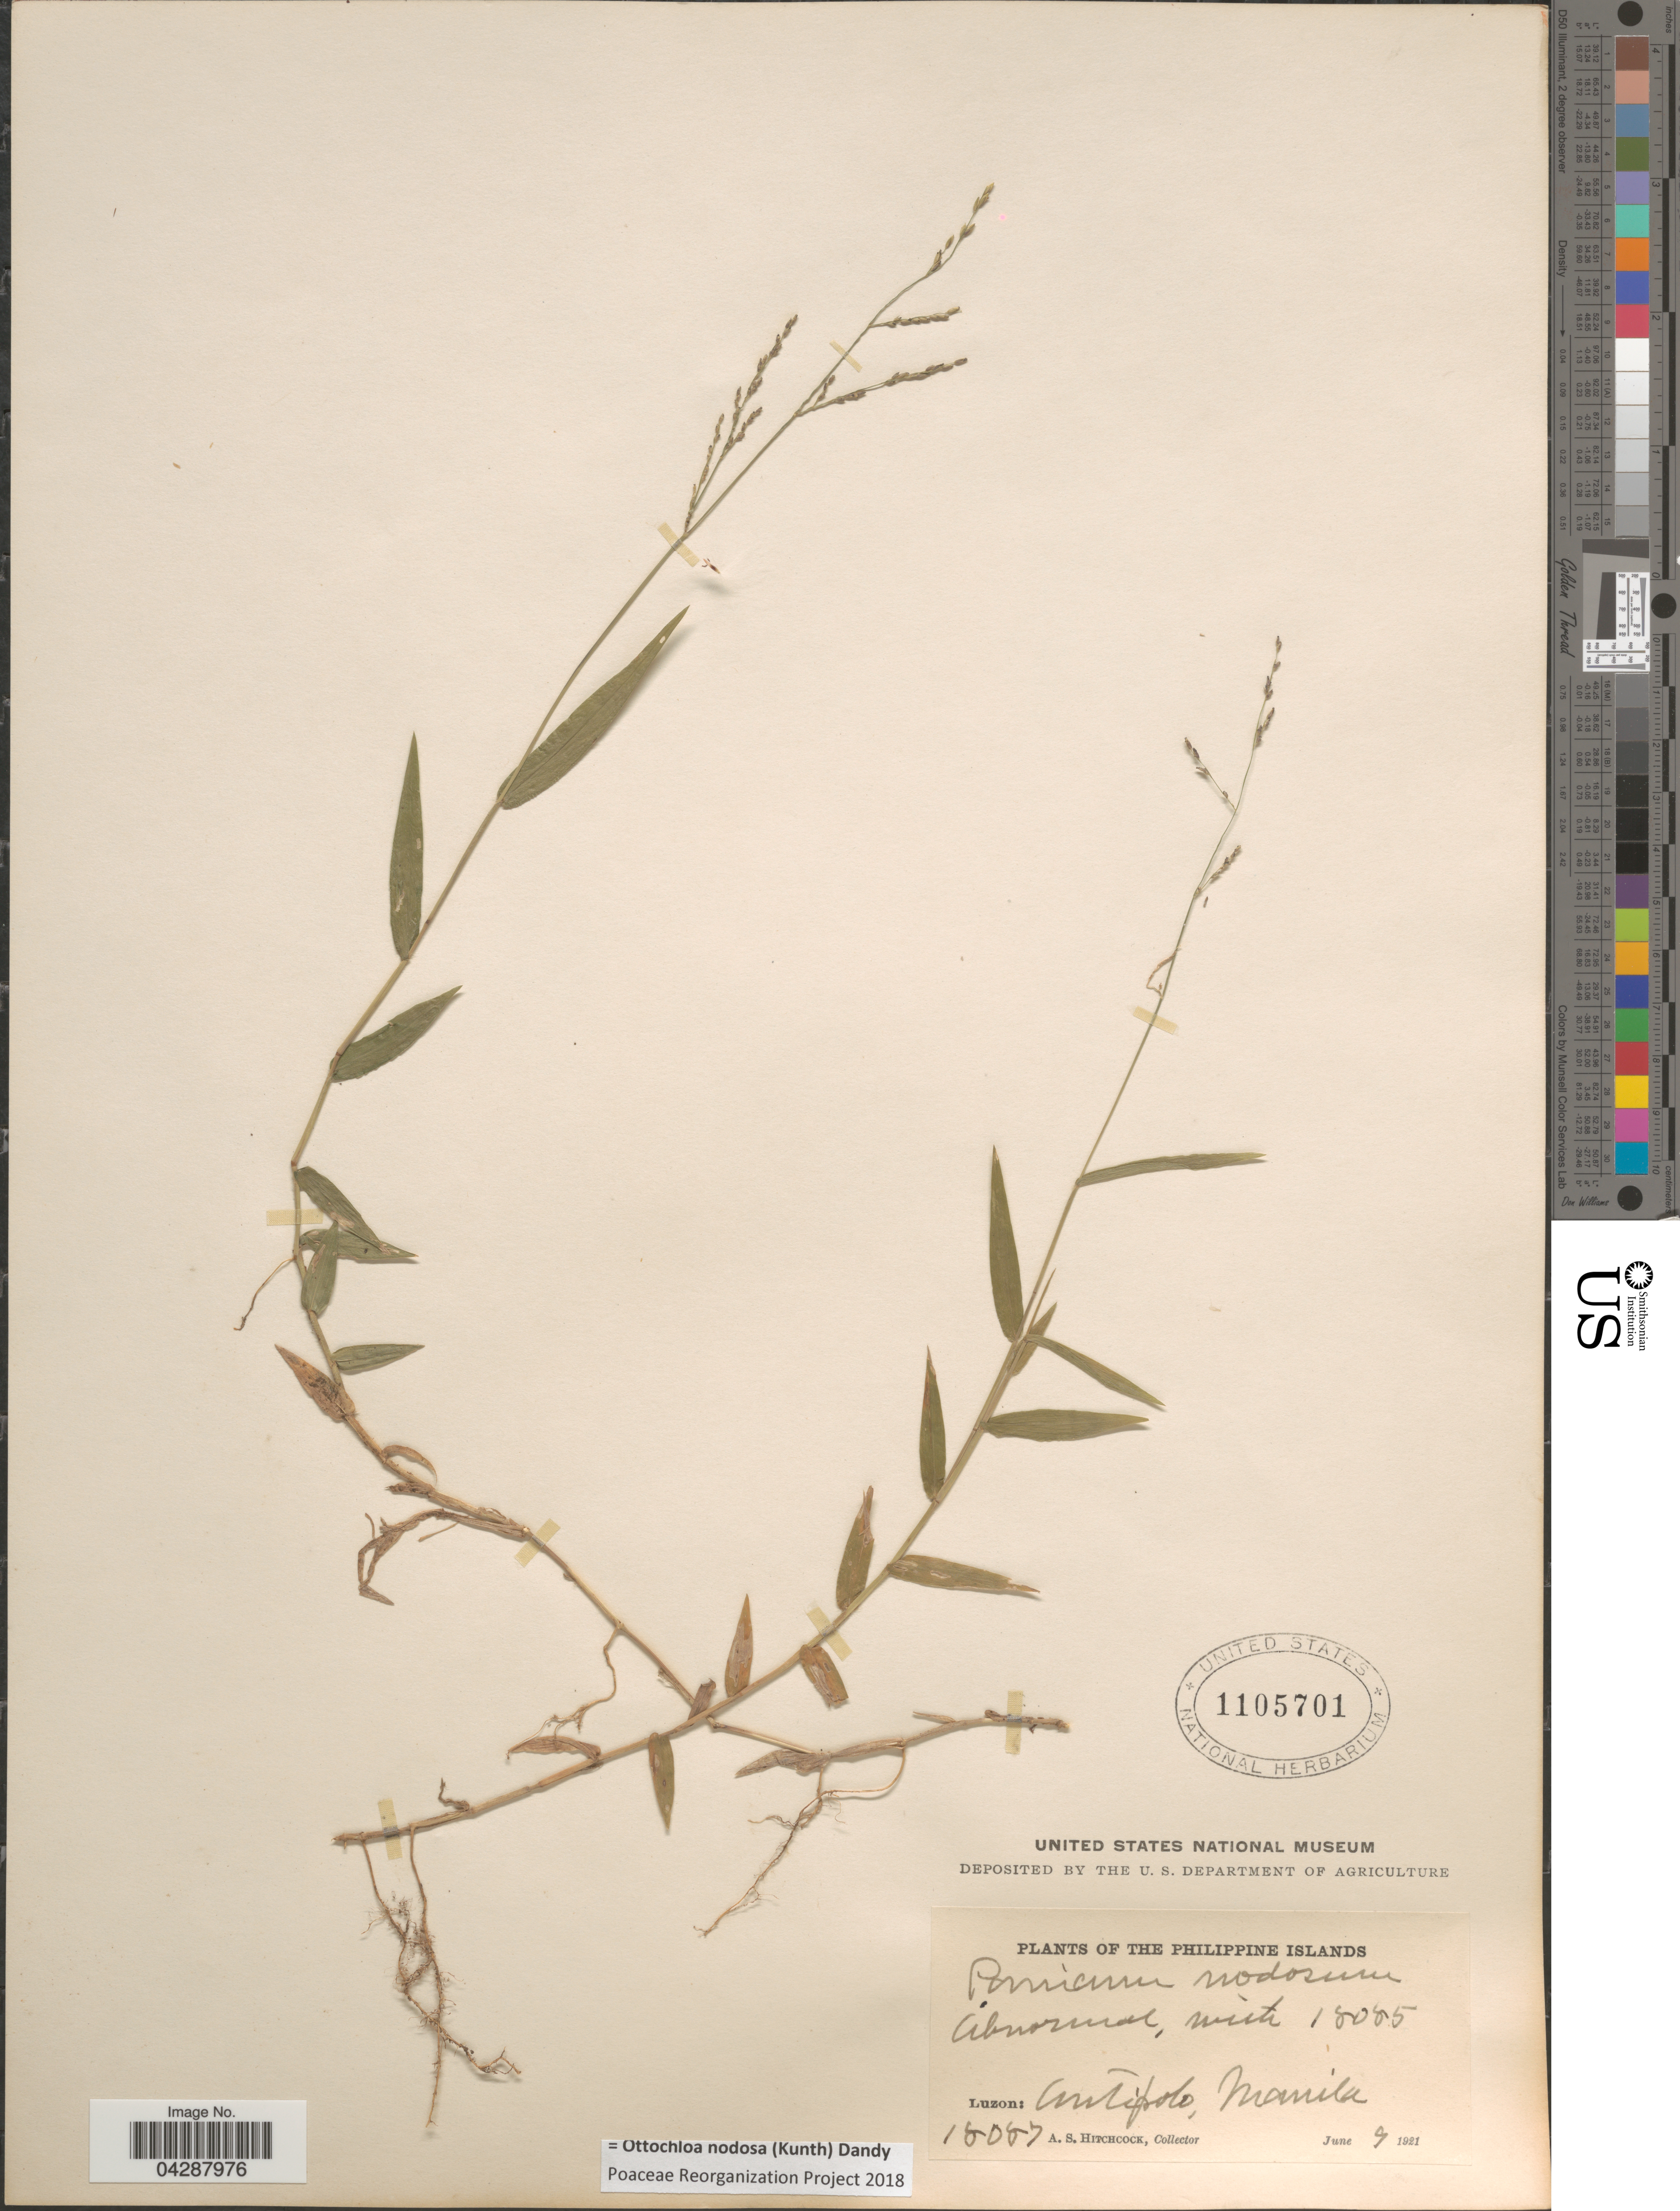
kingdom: Plantae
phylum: Tracheophyta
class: Liliopsida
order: Poales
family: Poaceae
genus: Ottochloa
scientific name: Ottochloa nodosa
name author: (Kunth) Dandy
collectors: A. S. Hitchcock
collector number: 18087*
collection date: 1921-06-09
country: Philippines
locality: The Philippine Islands. Luzon: Antipolo, Manila.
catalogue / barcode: US 1105701